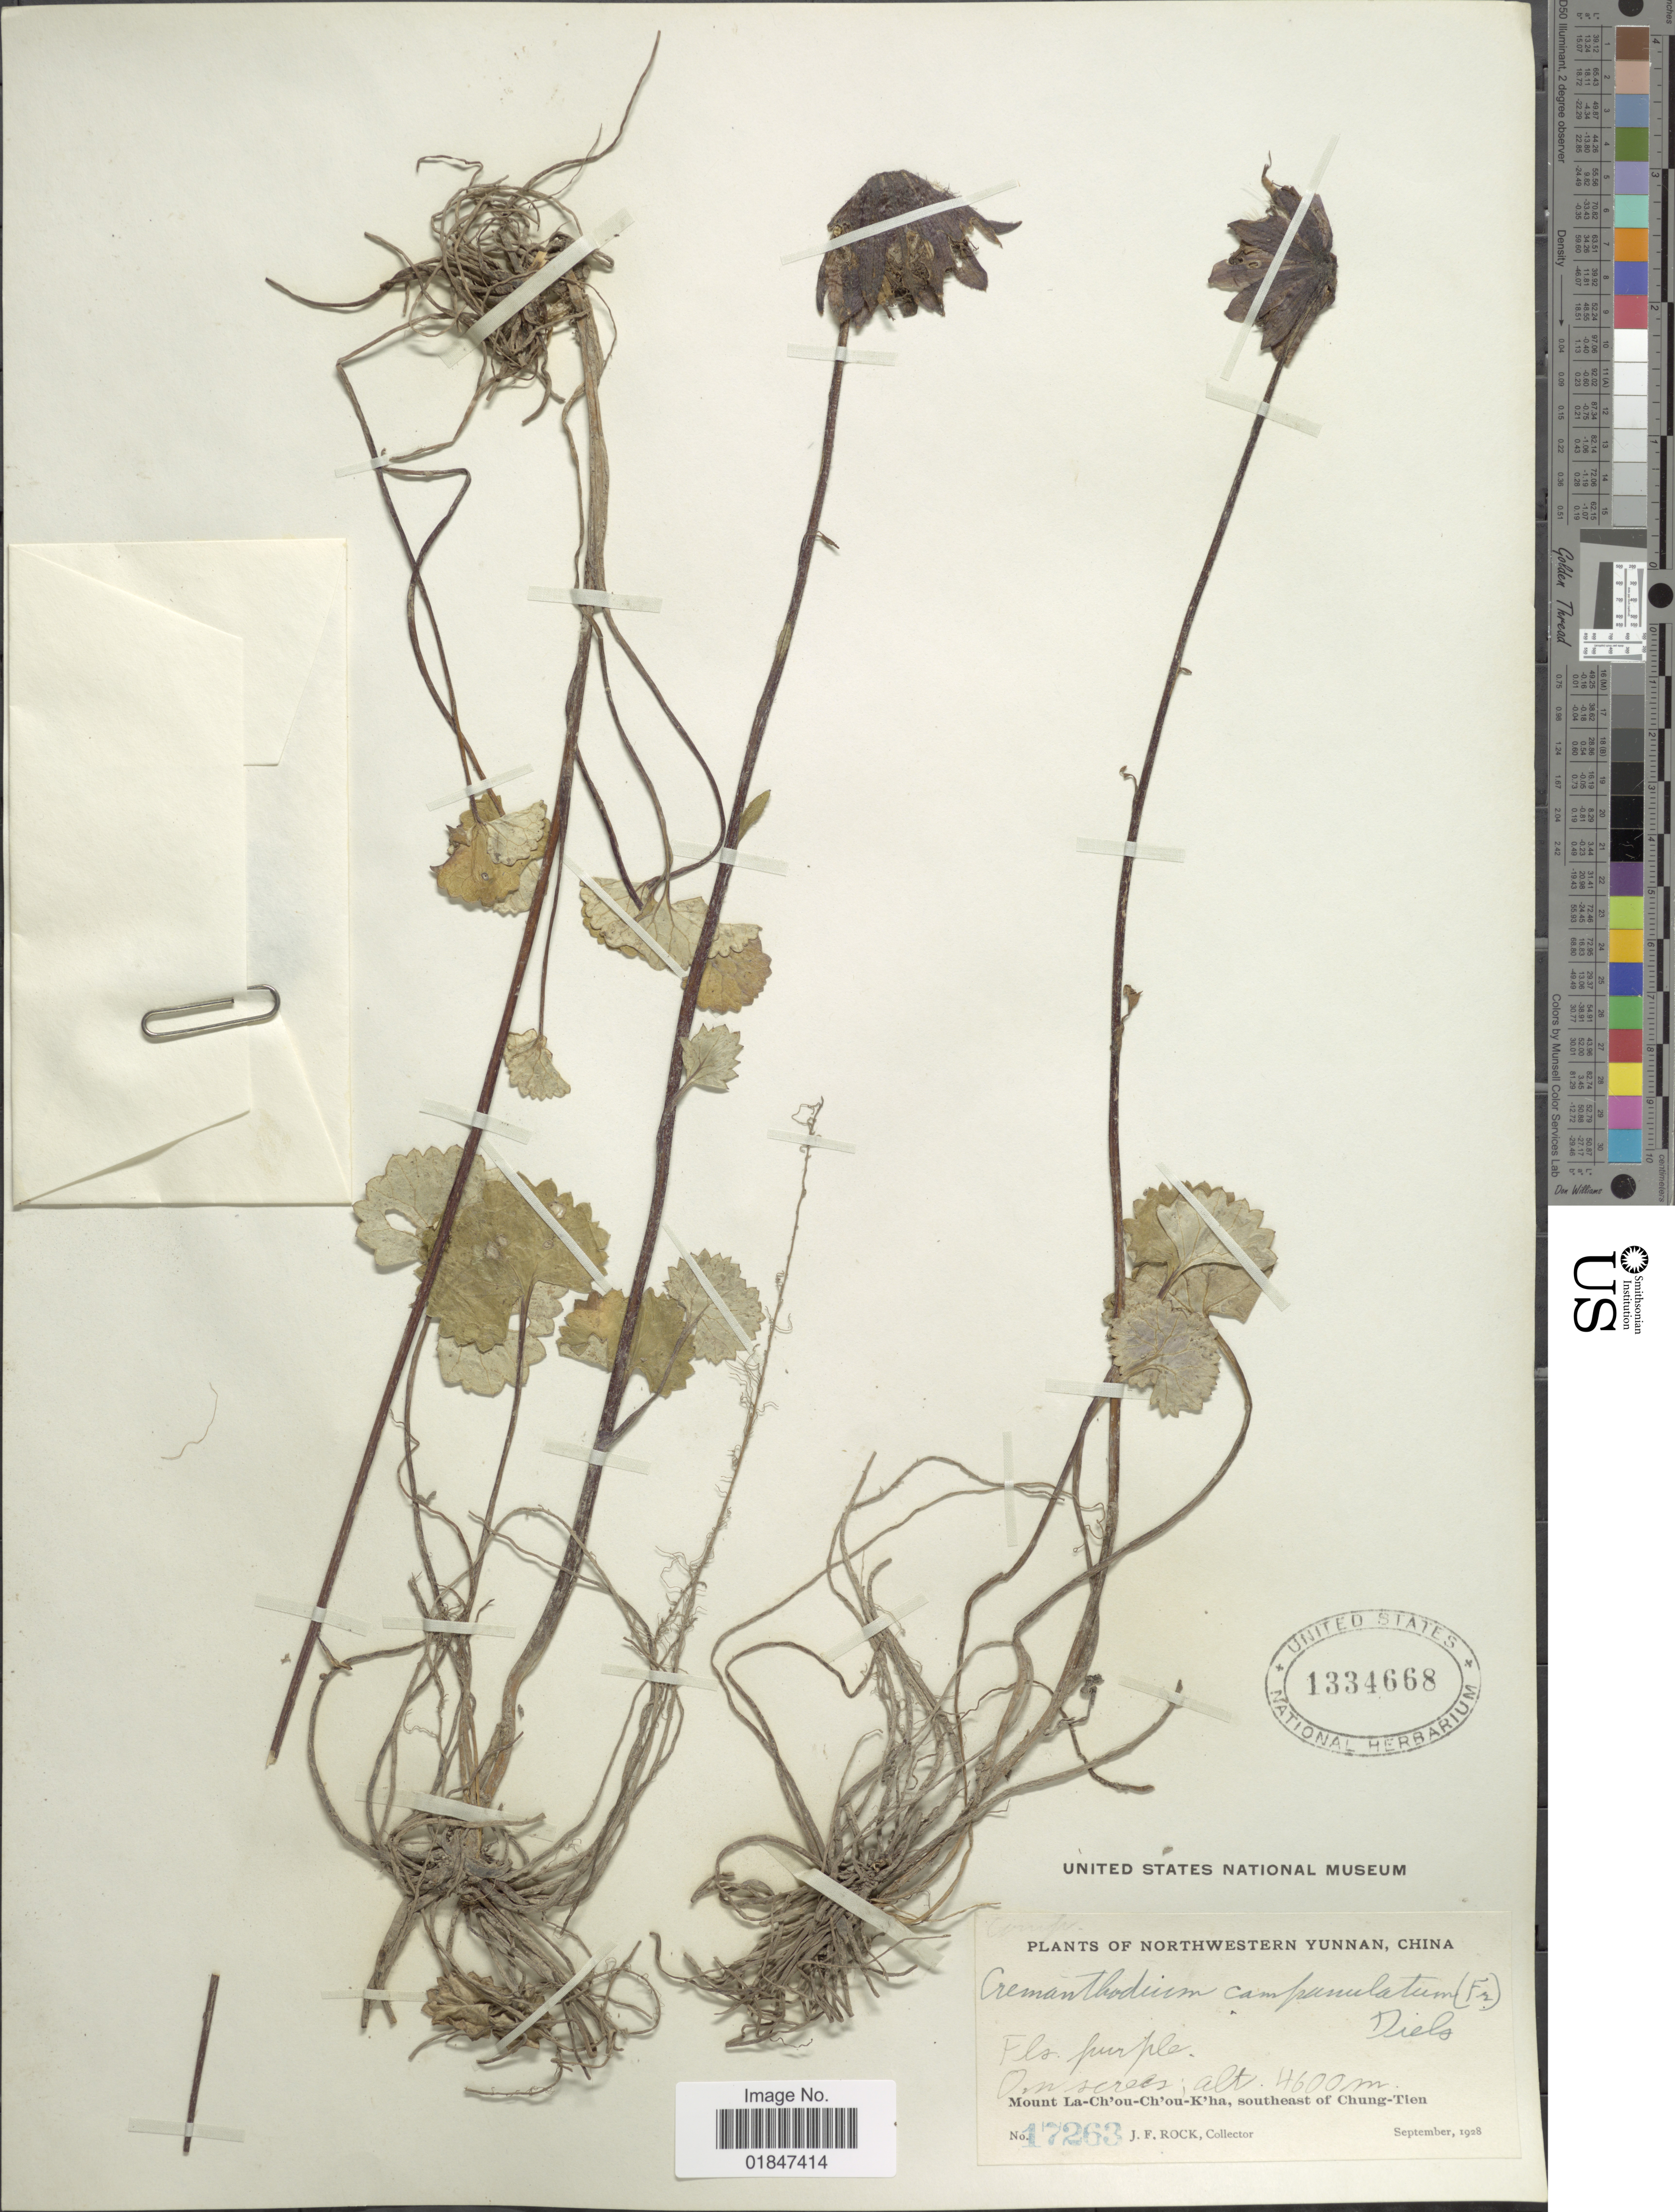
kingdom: Plantae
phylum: Tracheophyta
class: Magnoliopsida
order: Asterales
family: Asteraceae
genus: Cremanthodium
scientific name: Cremanthodium campanulatum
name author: Diels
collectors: J. Rock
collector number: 17263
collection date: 1928-09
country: China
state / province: Yunnan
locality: Mount La-Ch'ou-Ch'ou-K'ha, southeast of Chung-Tien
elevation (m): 4600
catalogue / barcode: US 1334668